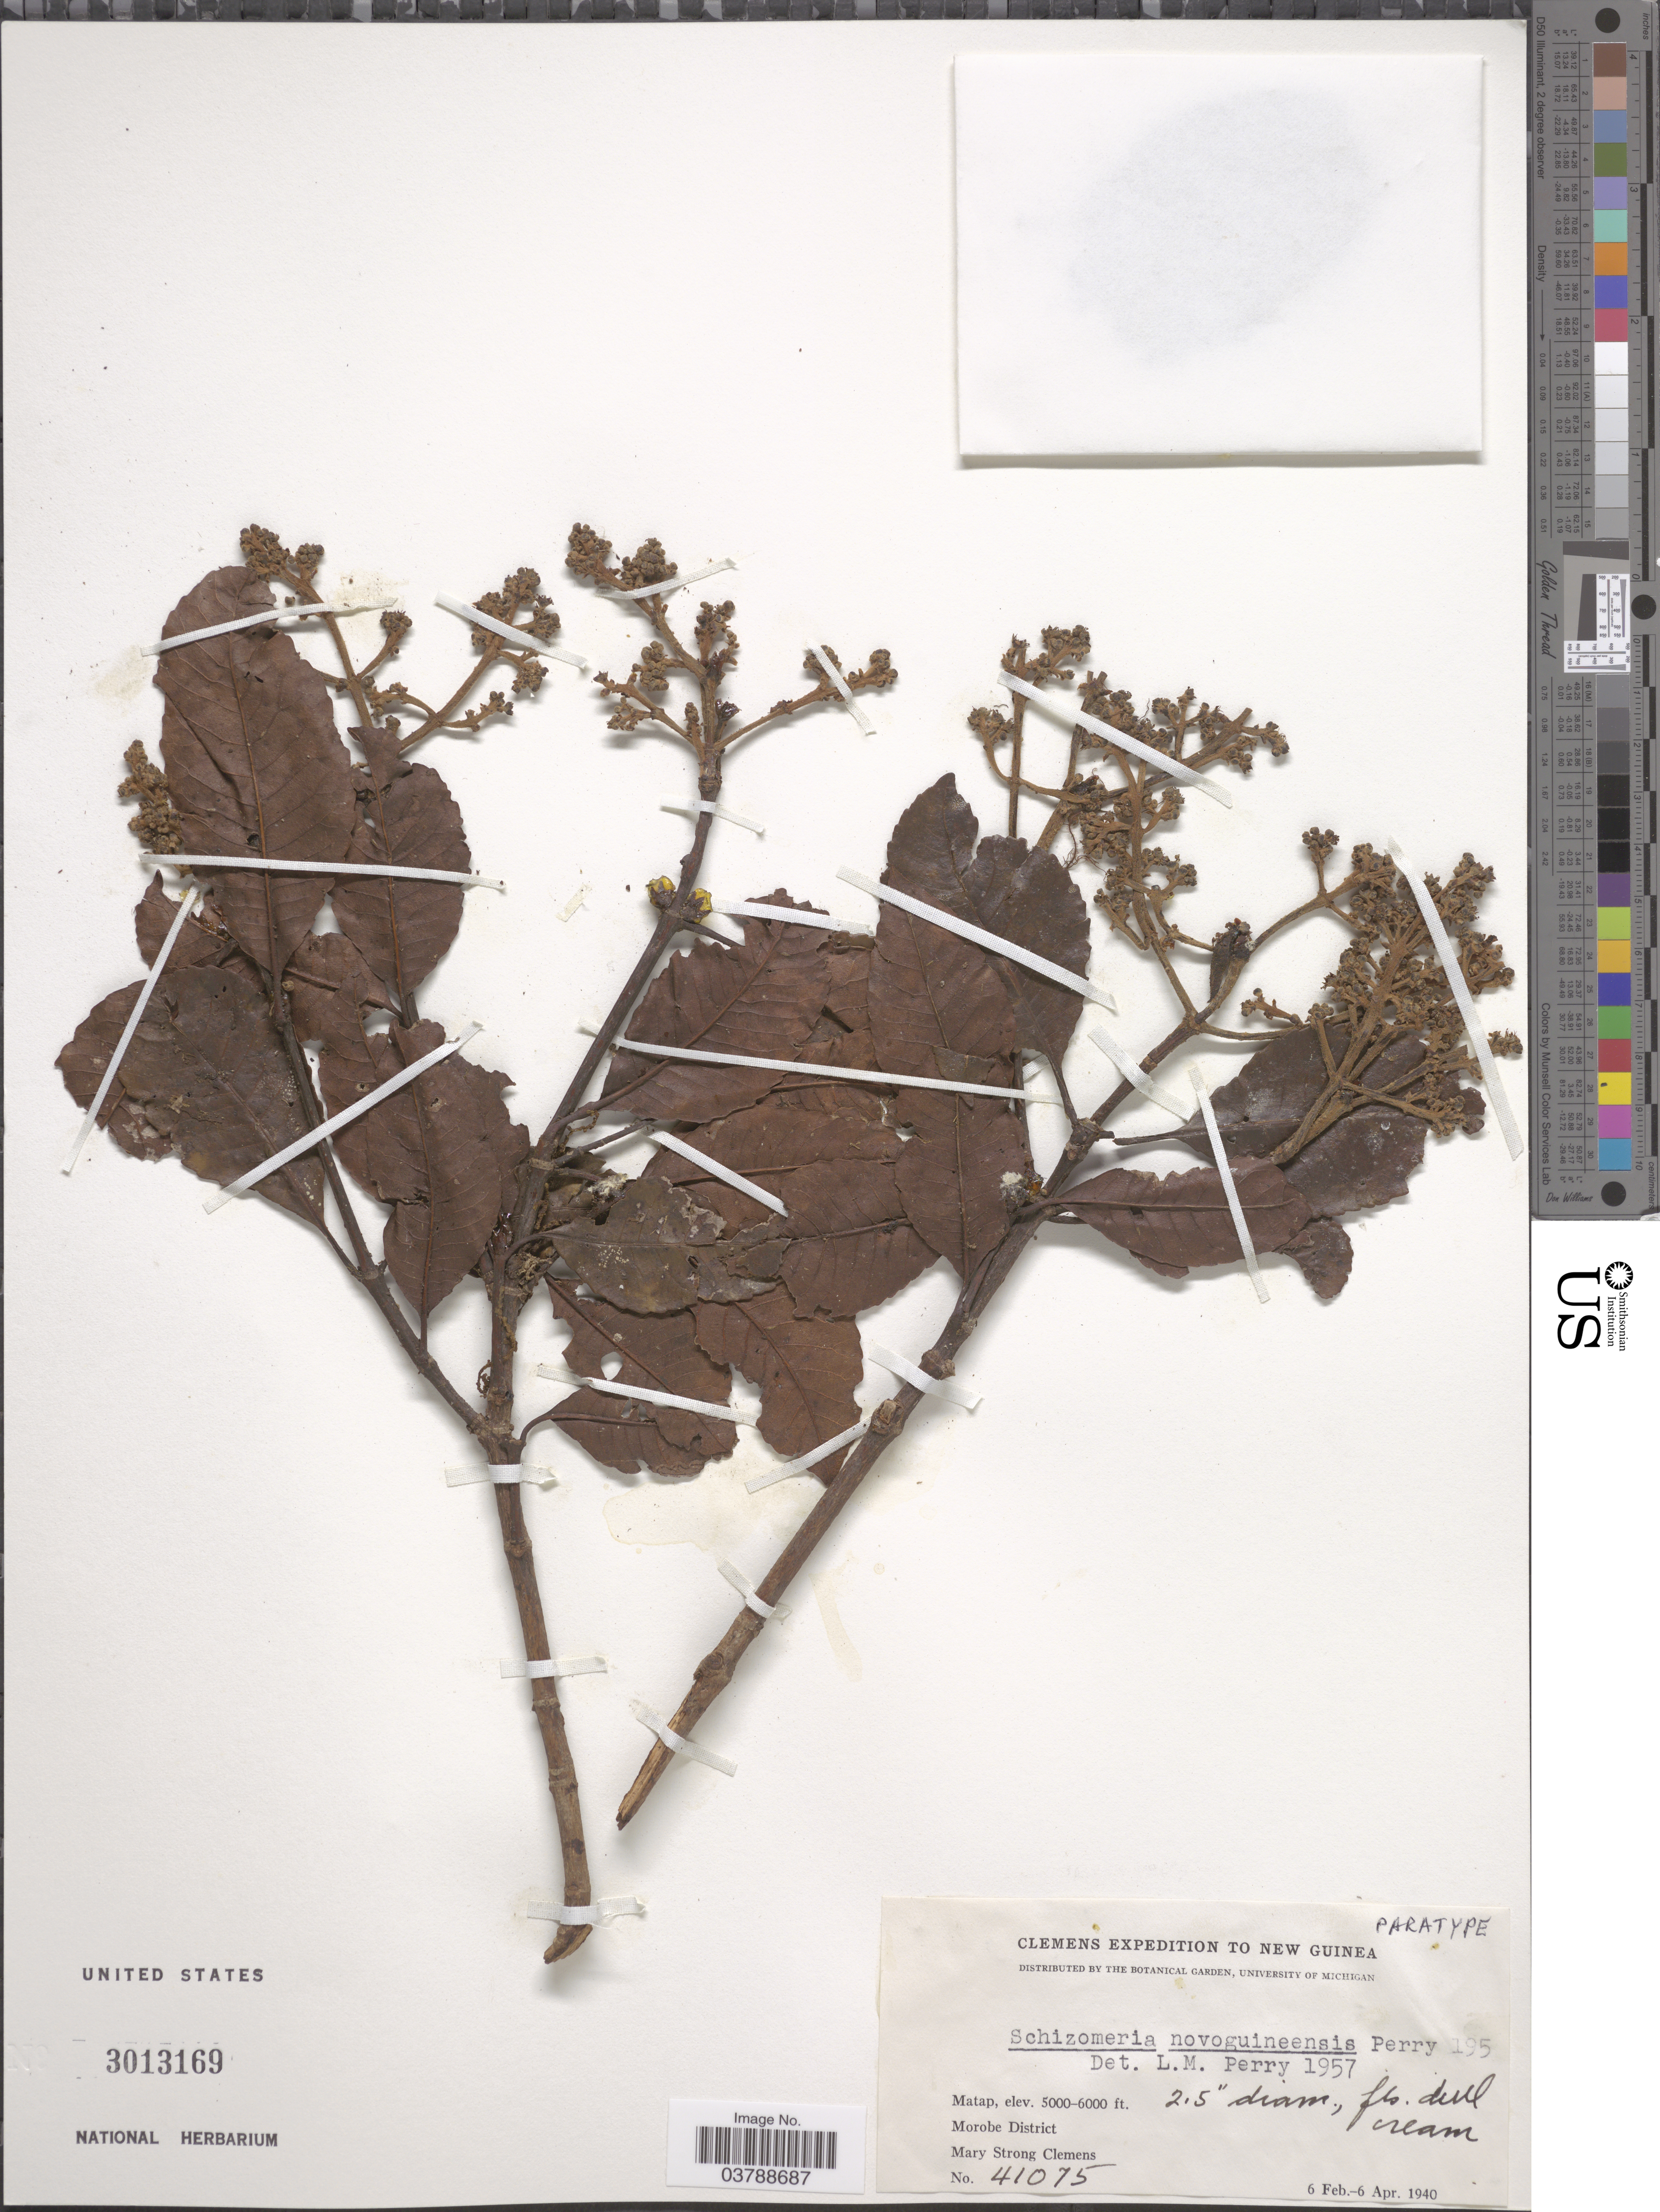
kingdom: Plantae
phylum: Tracheophyta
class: Magnoliopsida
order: Oxalidales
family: Cunoniaceae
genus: Schizomeria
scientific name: Schizomeria novoguineensis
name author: L.M. Perry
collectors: M. S. Clemens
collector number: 41075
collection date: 1940-02-06/1940-04-06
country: Papua New Guinea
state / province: Morobe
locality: New Guinea. Matap. Morobe District.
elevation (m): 1524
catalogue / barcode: US 3013169